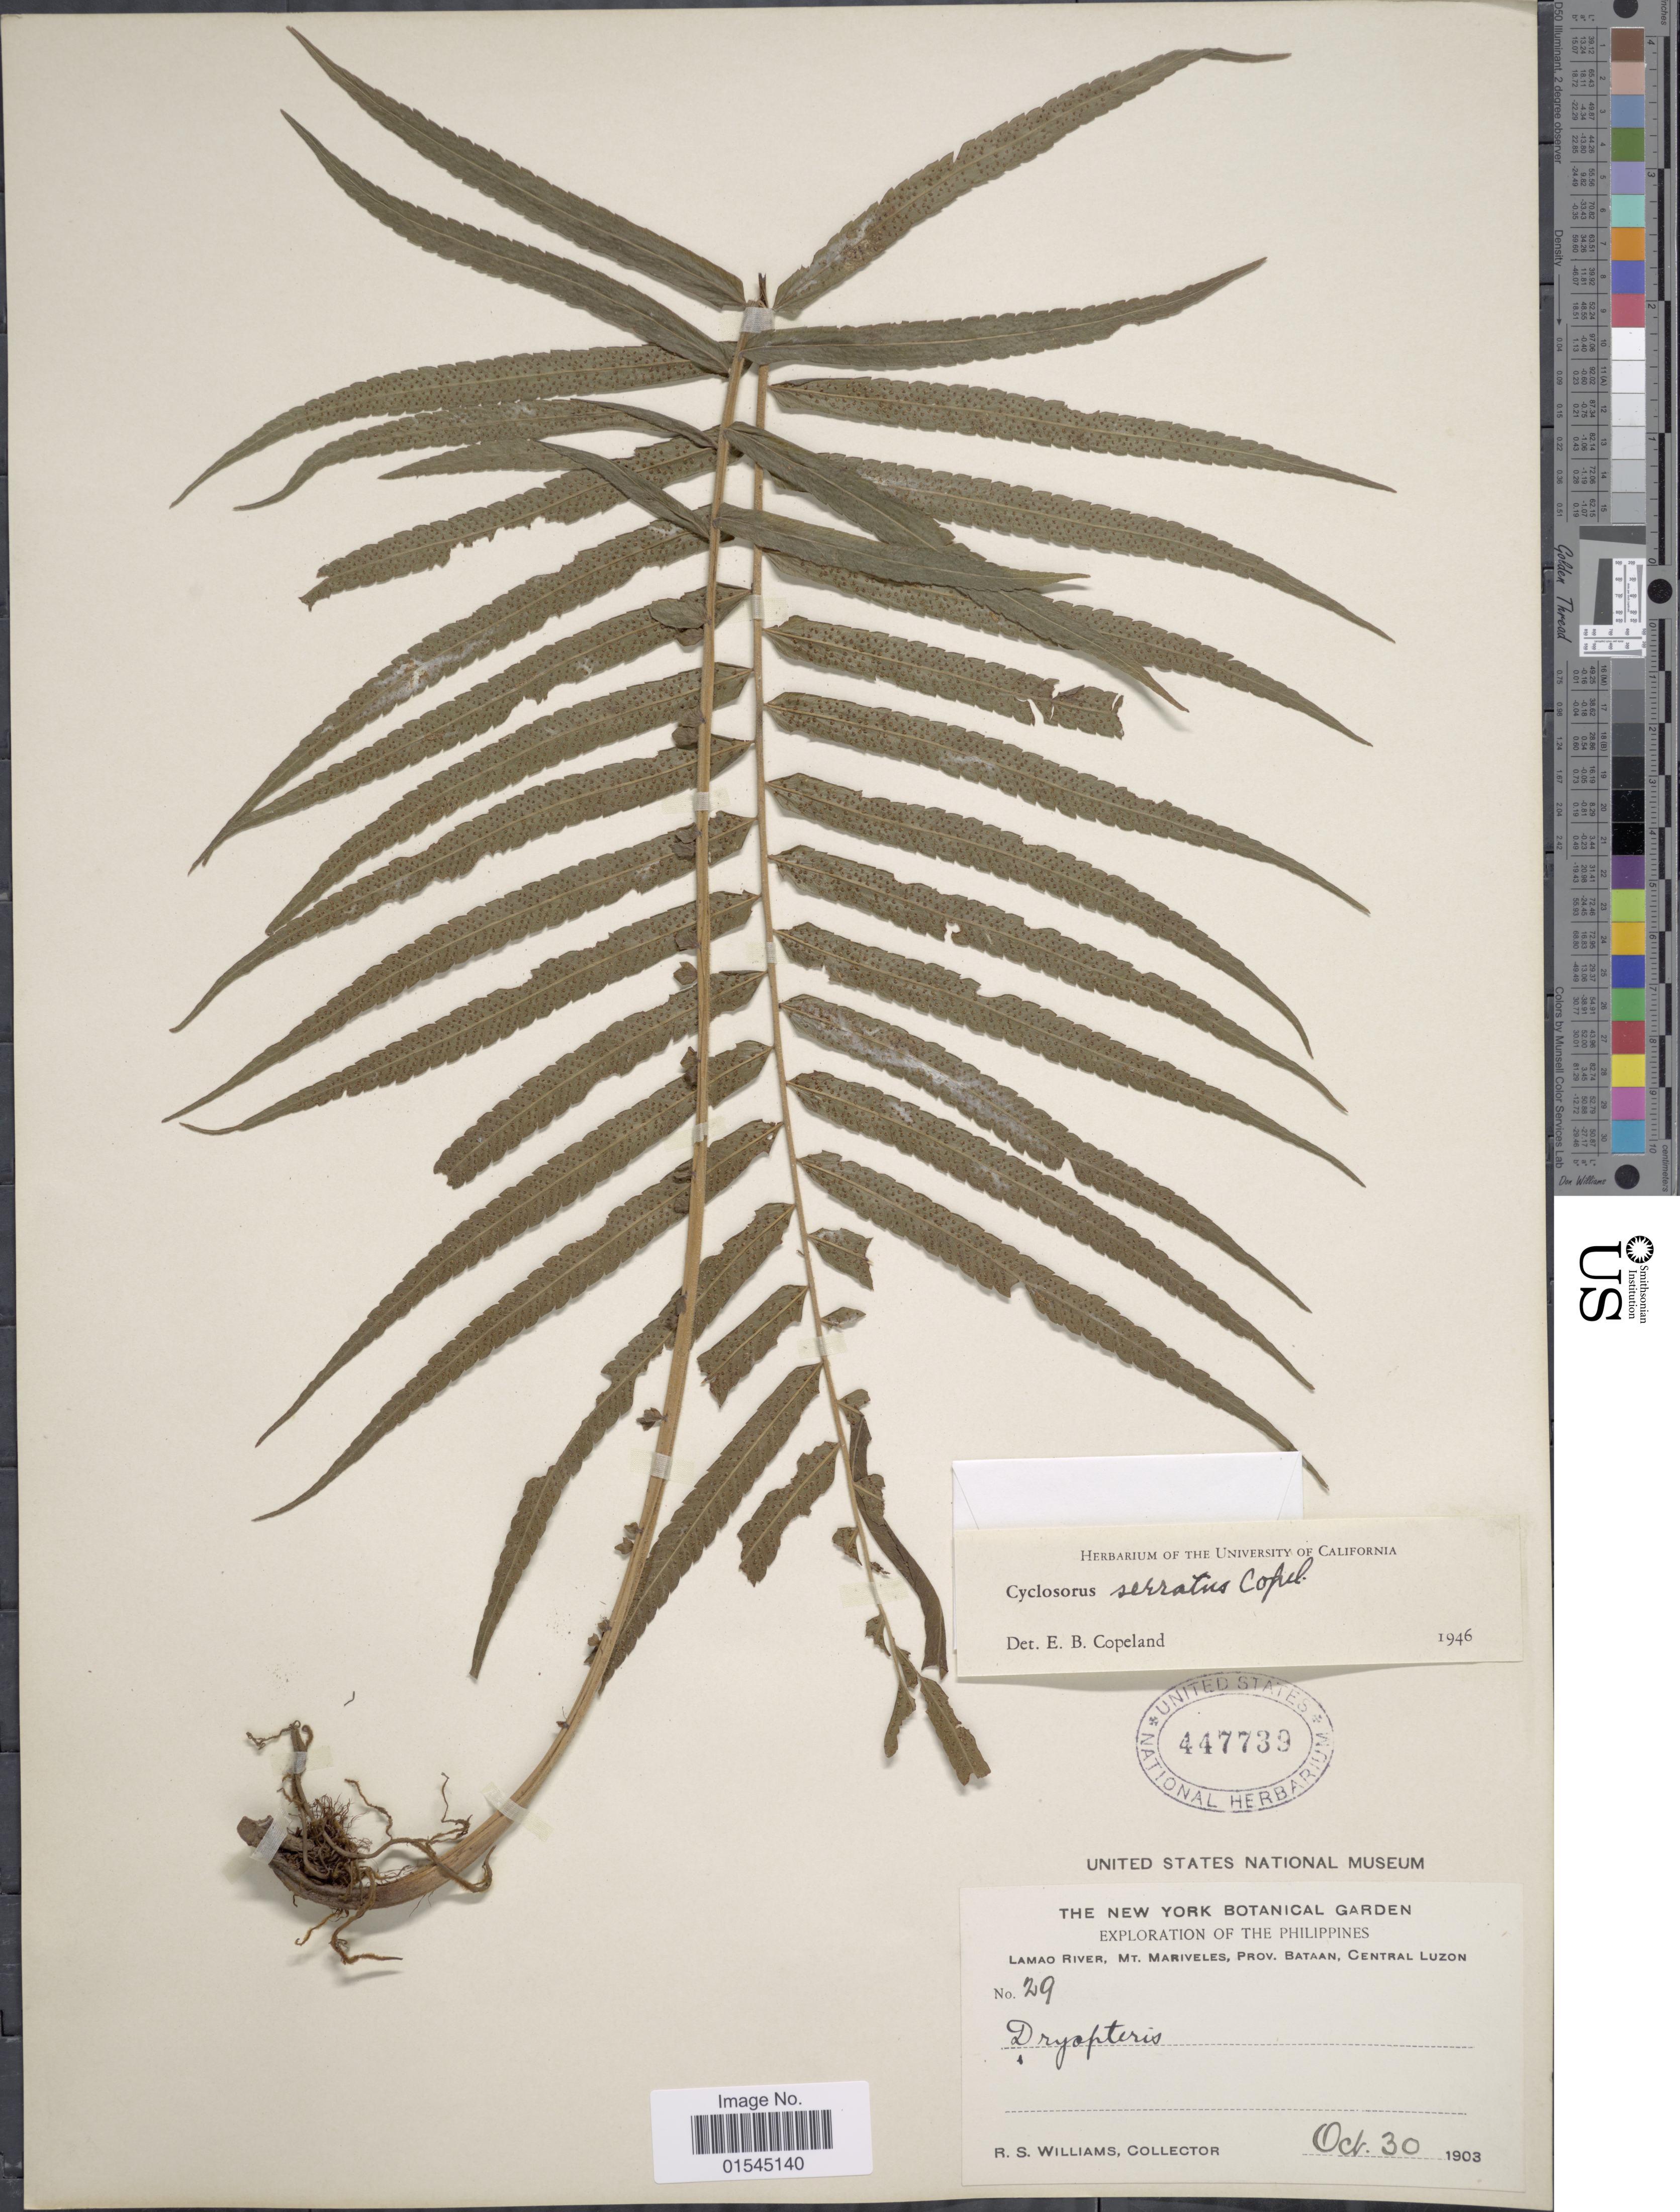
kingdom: Plantae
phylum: Tracheophyta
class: Polypodiopsida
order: Polypodiales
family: Thelypteridaceae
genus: Sphaerostephanos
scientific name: Sphaerostephanos productus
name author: (Kaulf.) Holttum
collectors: R. S. Williams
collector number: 29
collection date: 1903-10-30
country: Philippines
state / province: Central Luzon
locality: Lamao River, Mt. Mariveles, Prov. Bataan, Central Luzon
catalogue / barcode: US 447739